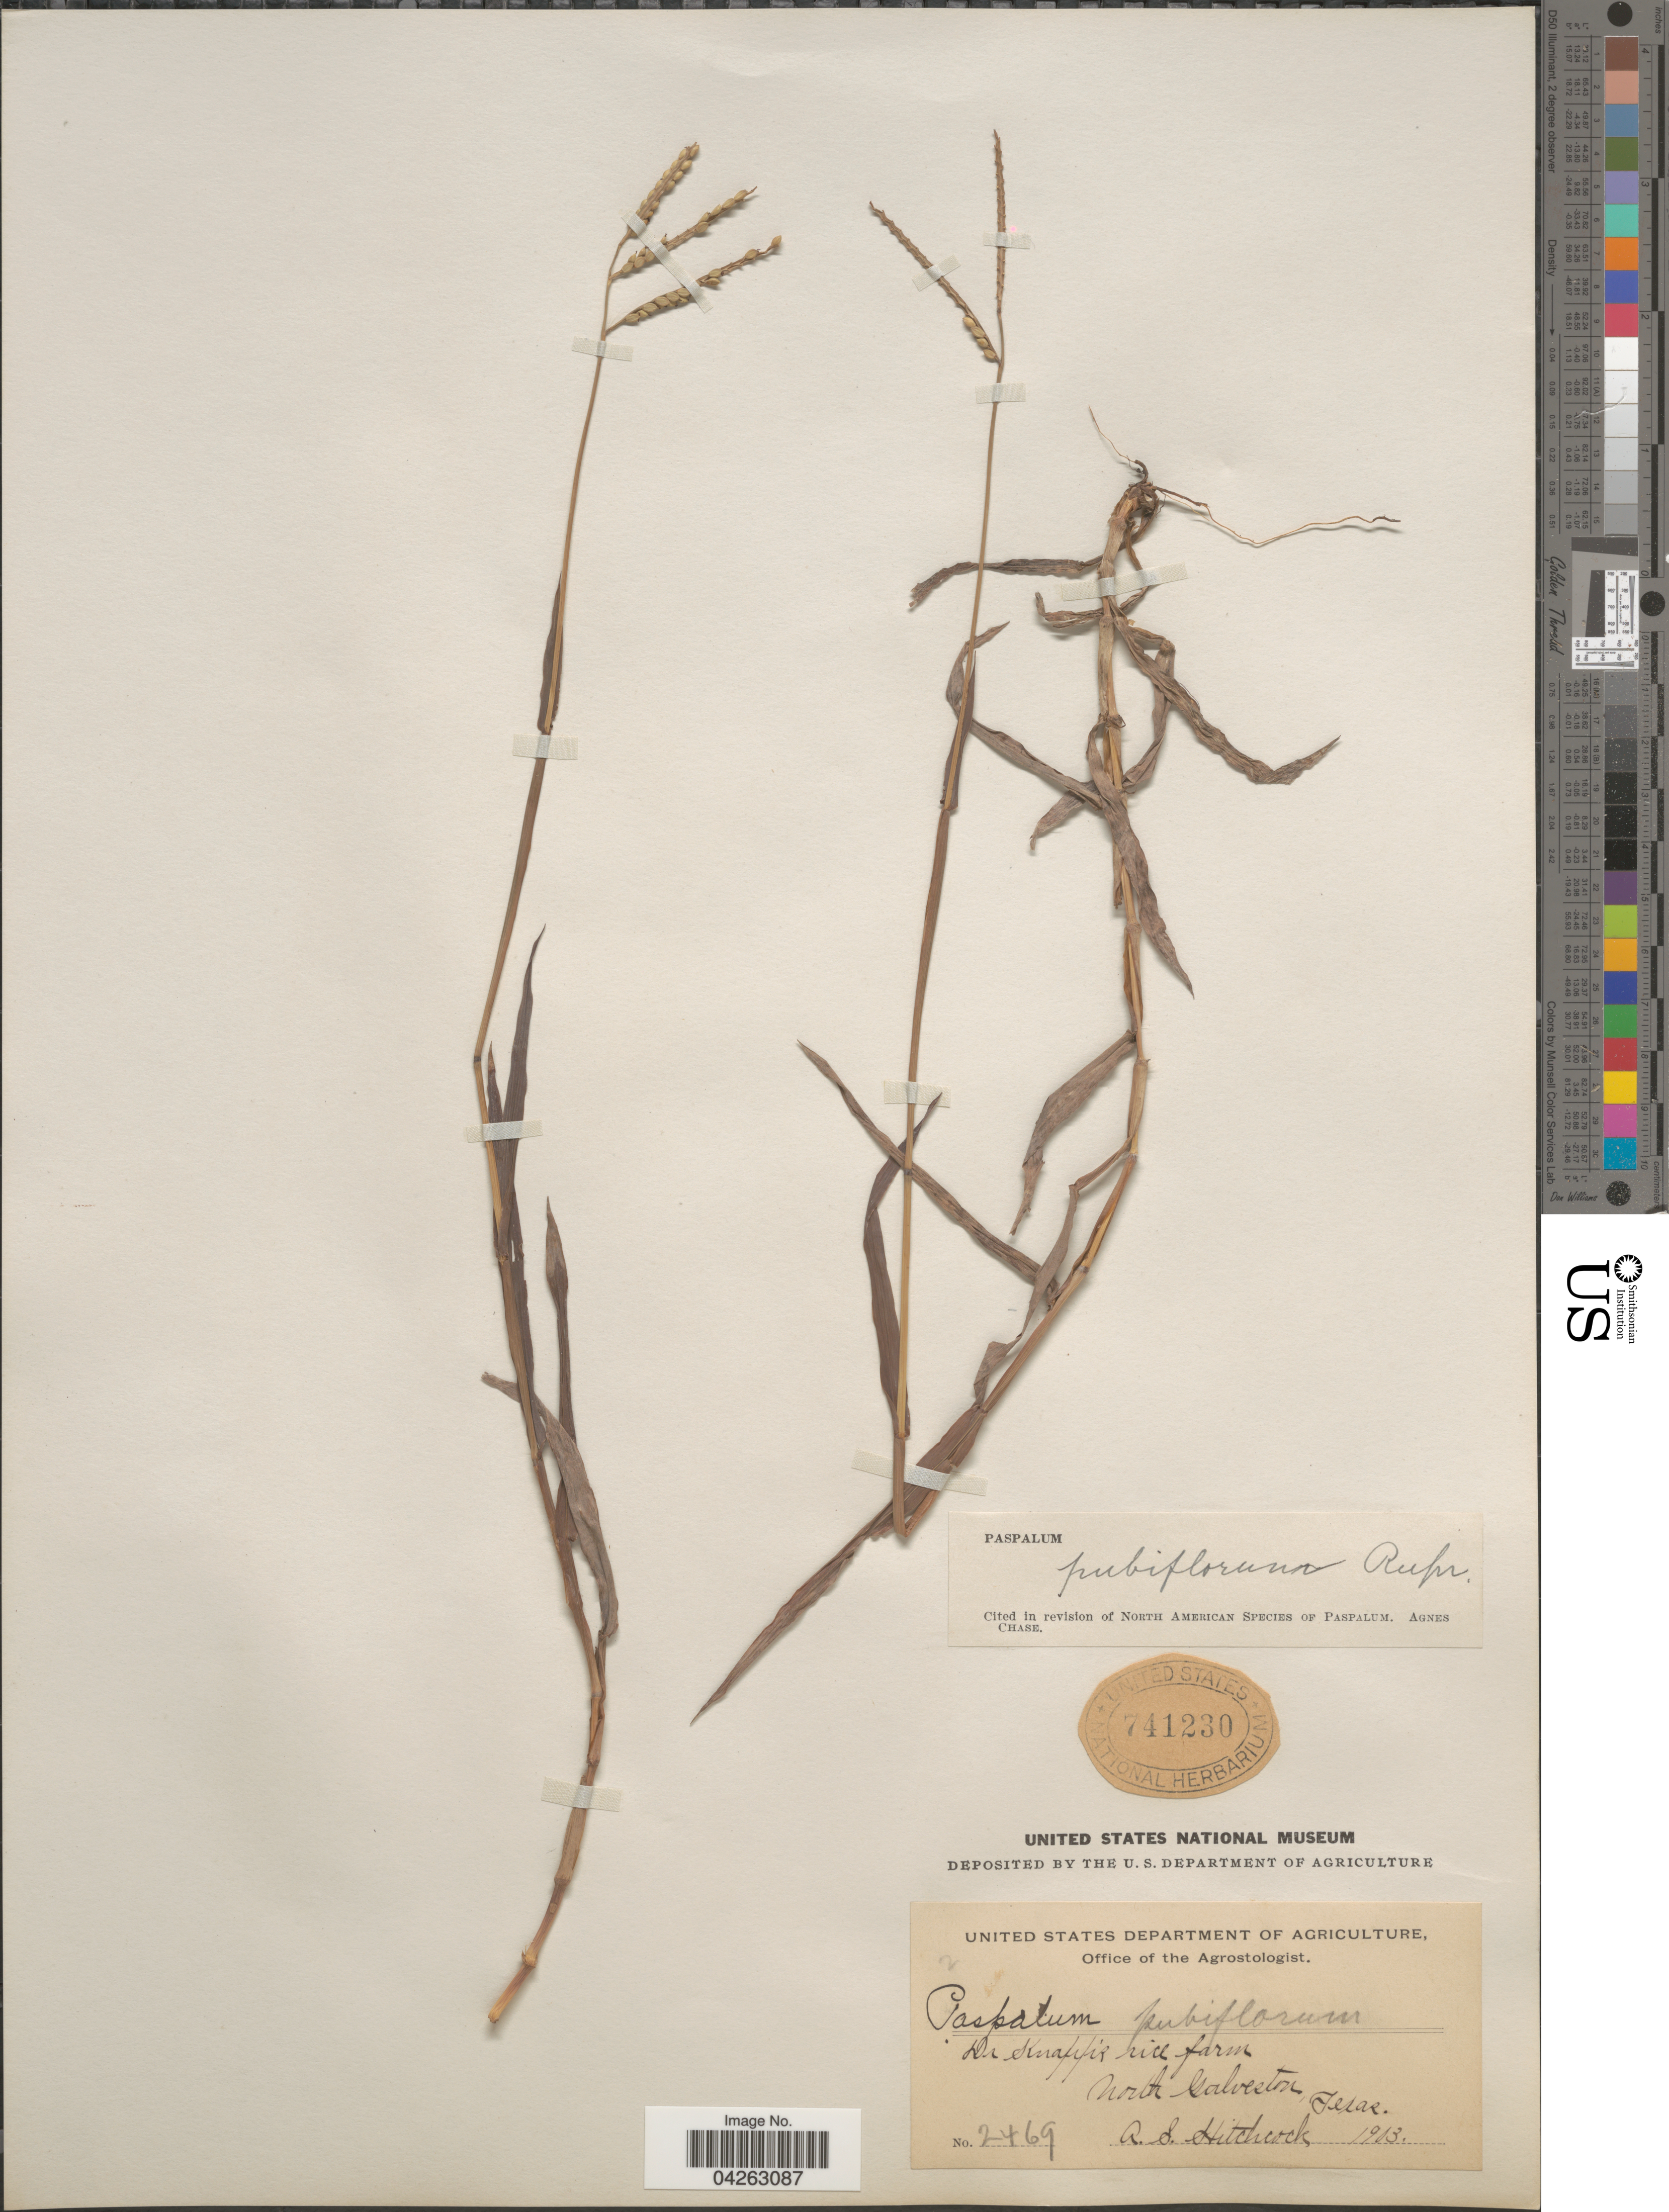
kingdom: Plantae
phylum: Tracheophyta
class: Liliopsida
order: Poales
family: Poaceae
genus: Paspalum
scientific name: Paspalum pubiflorum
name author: Rupr. ex E. Fourn.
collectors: A. S. Hitchcock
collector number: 2469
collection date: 1903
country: United States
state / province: Texas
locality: Dr. Knapps rice farm. North Calvaston.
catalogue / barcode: US 741230